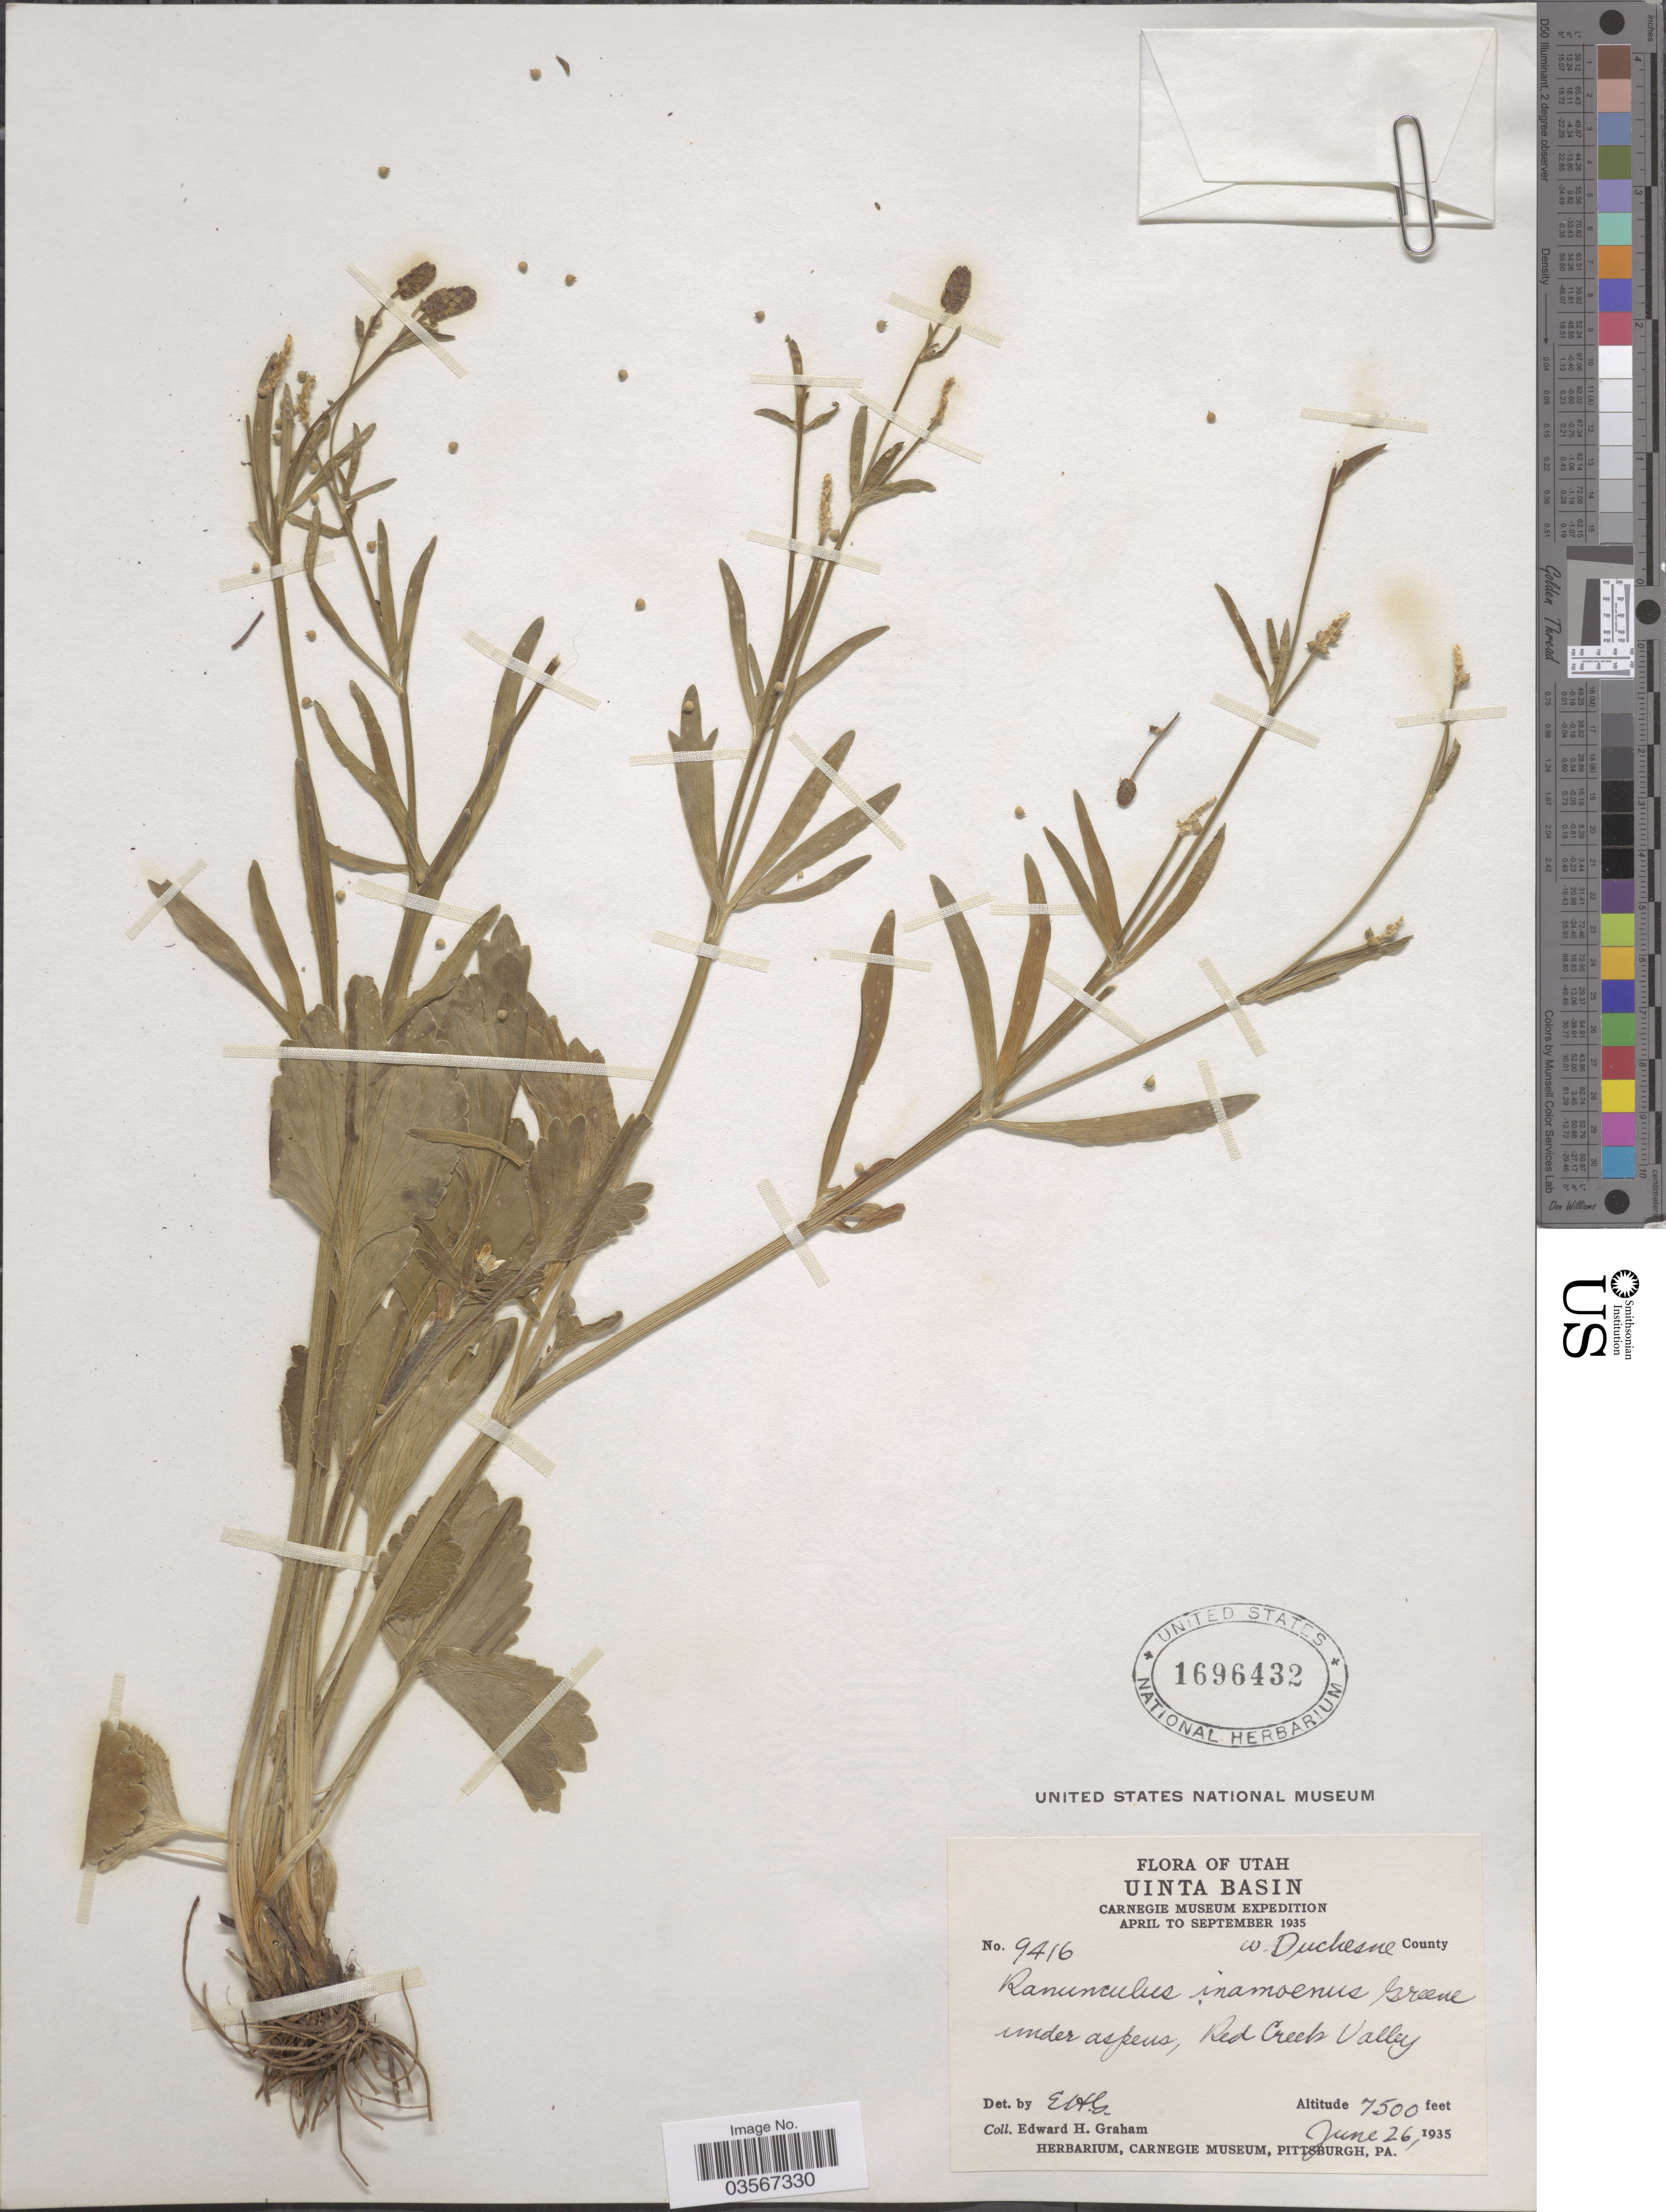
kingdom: Plantae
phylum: Tracheophyta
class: Magnoliopsida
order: Ranunculales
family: Ranunculaceae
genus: Ranunculus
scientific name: Ranunculus inamoenus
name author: Greene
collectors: E. H. Graham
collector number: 9416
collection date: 1935-06-26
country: United States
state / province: Utah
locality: Uinta Basin. W. Duchesne County. Red Creek Valley.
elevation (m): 2286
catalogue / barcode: US 1696432